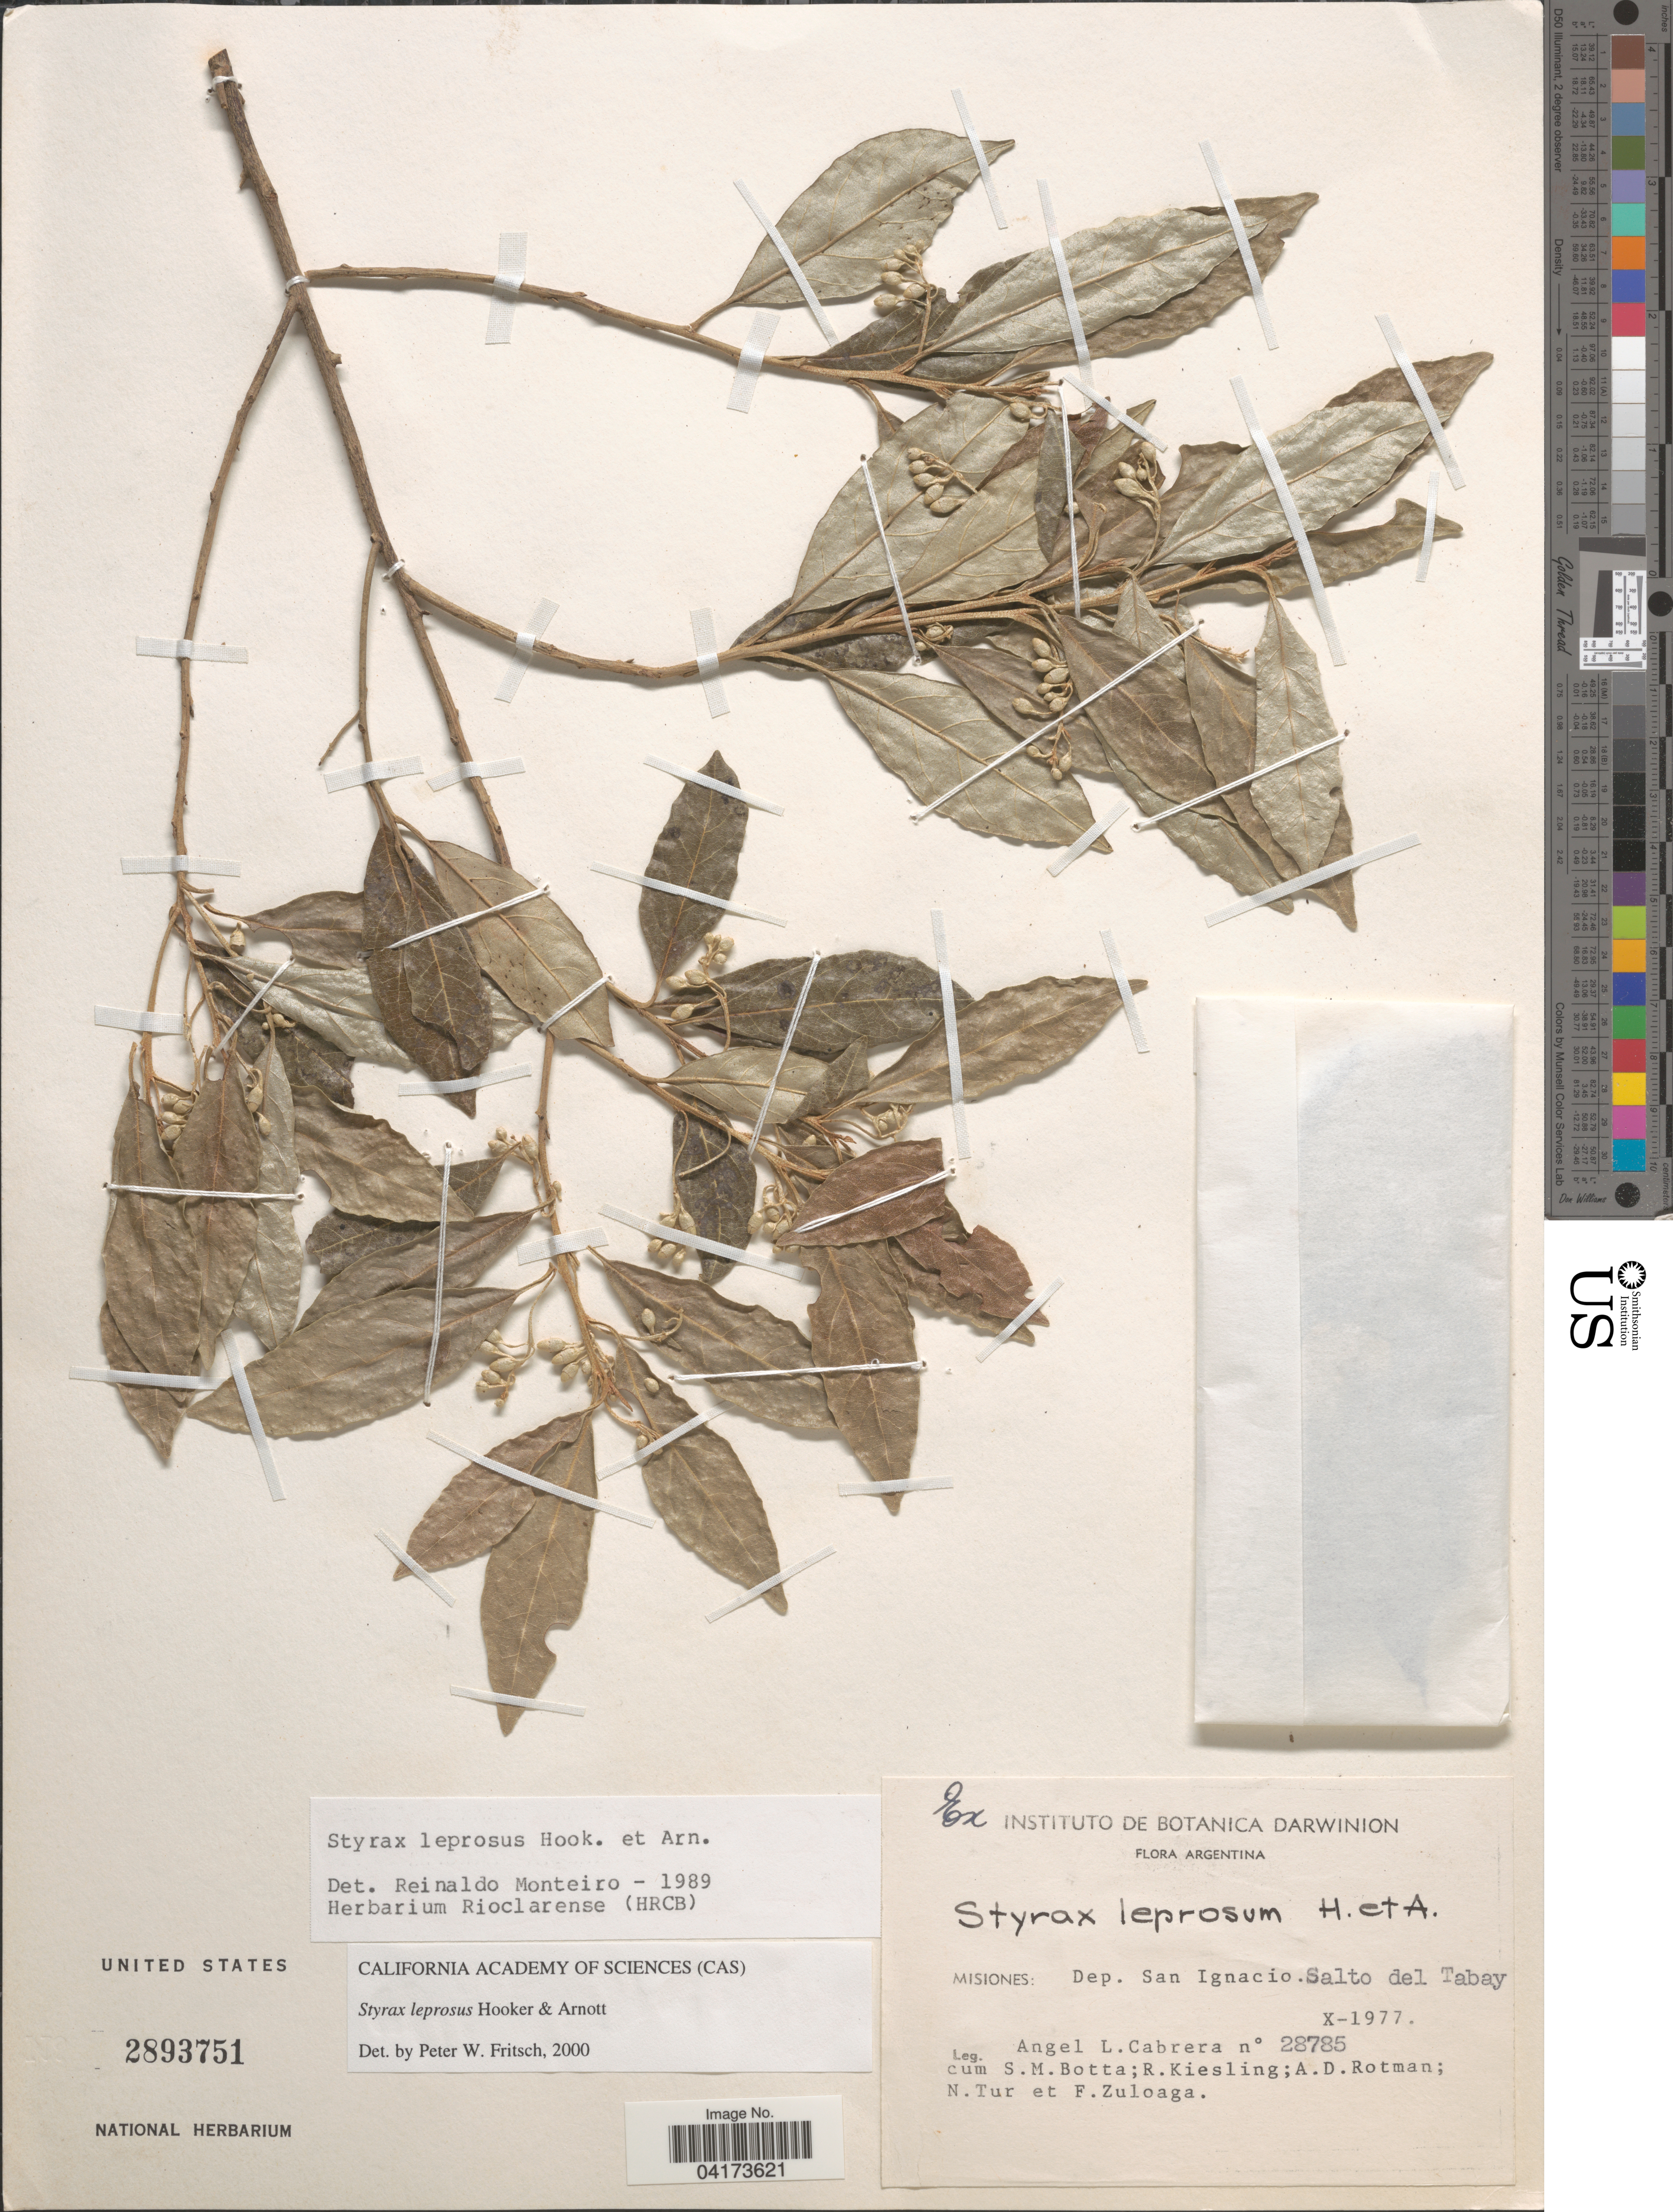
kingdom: Plantae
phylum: Tracheophyta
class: Magnoliopsida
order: Ericales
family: Styracaceae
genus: Styrax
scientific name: Styrax leprosus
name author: Hook. & Arn.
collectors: A. L. Cabrera, S. Botta, R. Kiesling, A. D. Rotman & et al.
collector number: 28785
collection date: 1977-10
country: Argentina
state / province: Misiones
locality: Dep. San Ignacio. Salto del Tabay.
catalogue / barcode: US 2893751